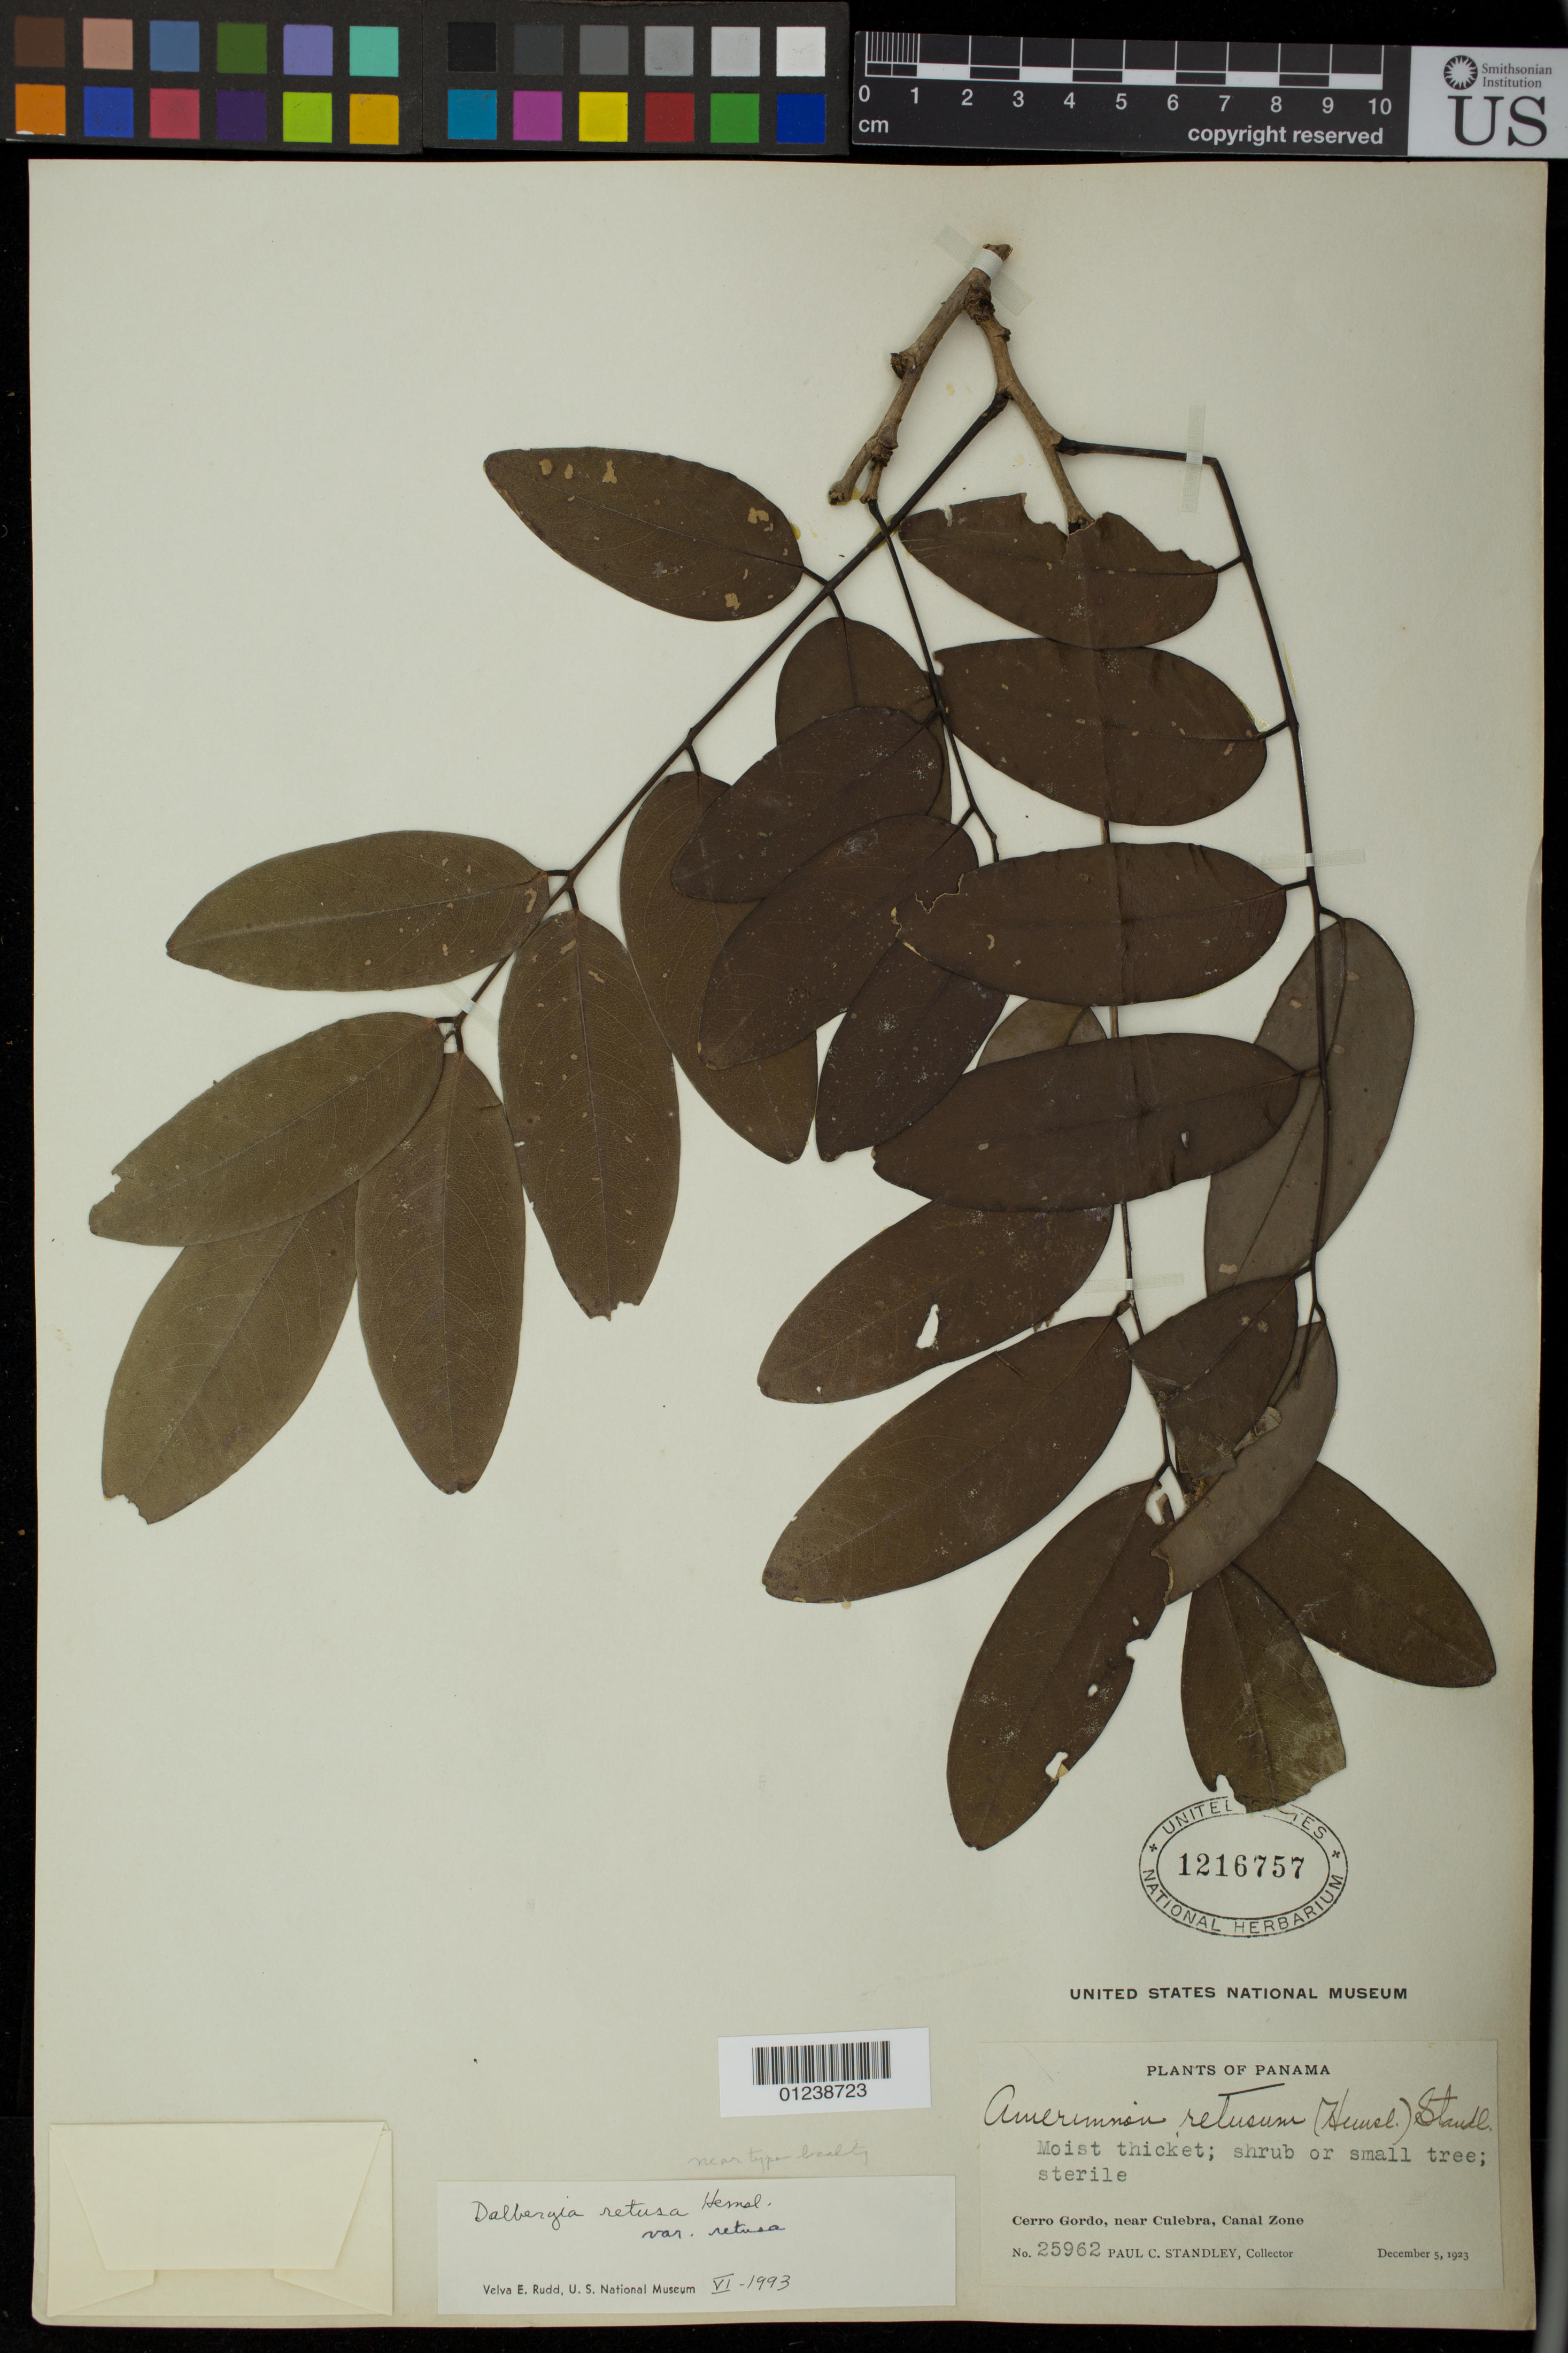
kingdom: Plantae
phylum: Tracheophyta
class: Magnoliopsida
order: Fabales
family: Fabaceae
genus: Dalbergia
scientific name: Dalbergia retusa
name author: Hemsl.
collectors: P. C. Standley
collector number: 25962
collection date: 1923-12-05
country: Panama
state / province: Chiriqui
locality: Cerro Gordo, near Culebra, Canal Zone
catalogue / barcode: US 1216757